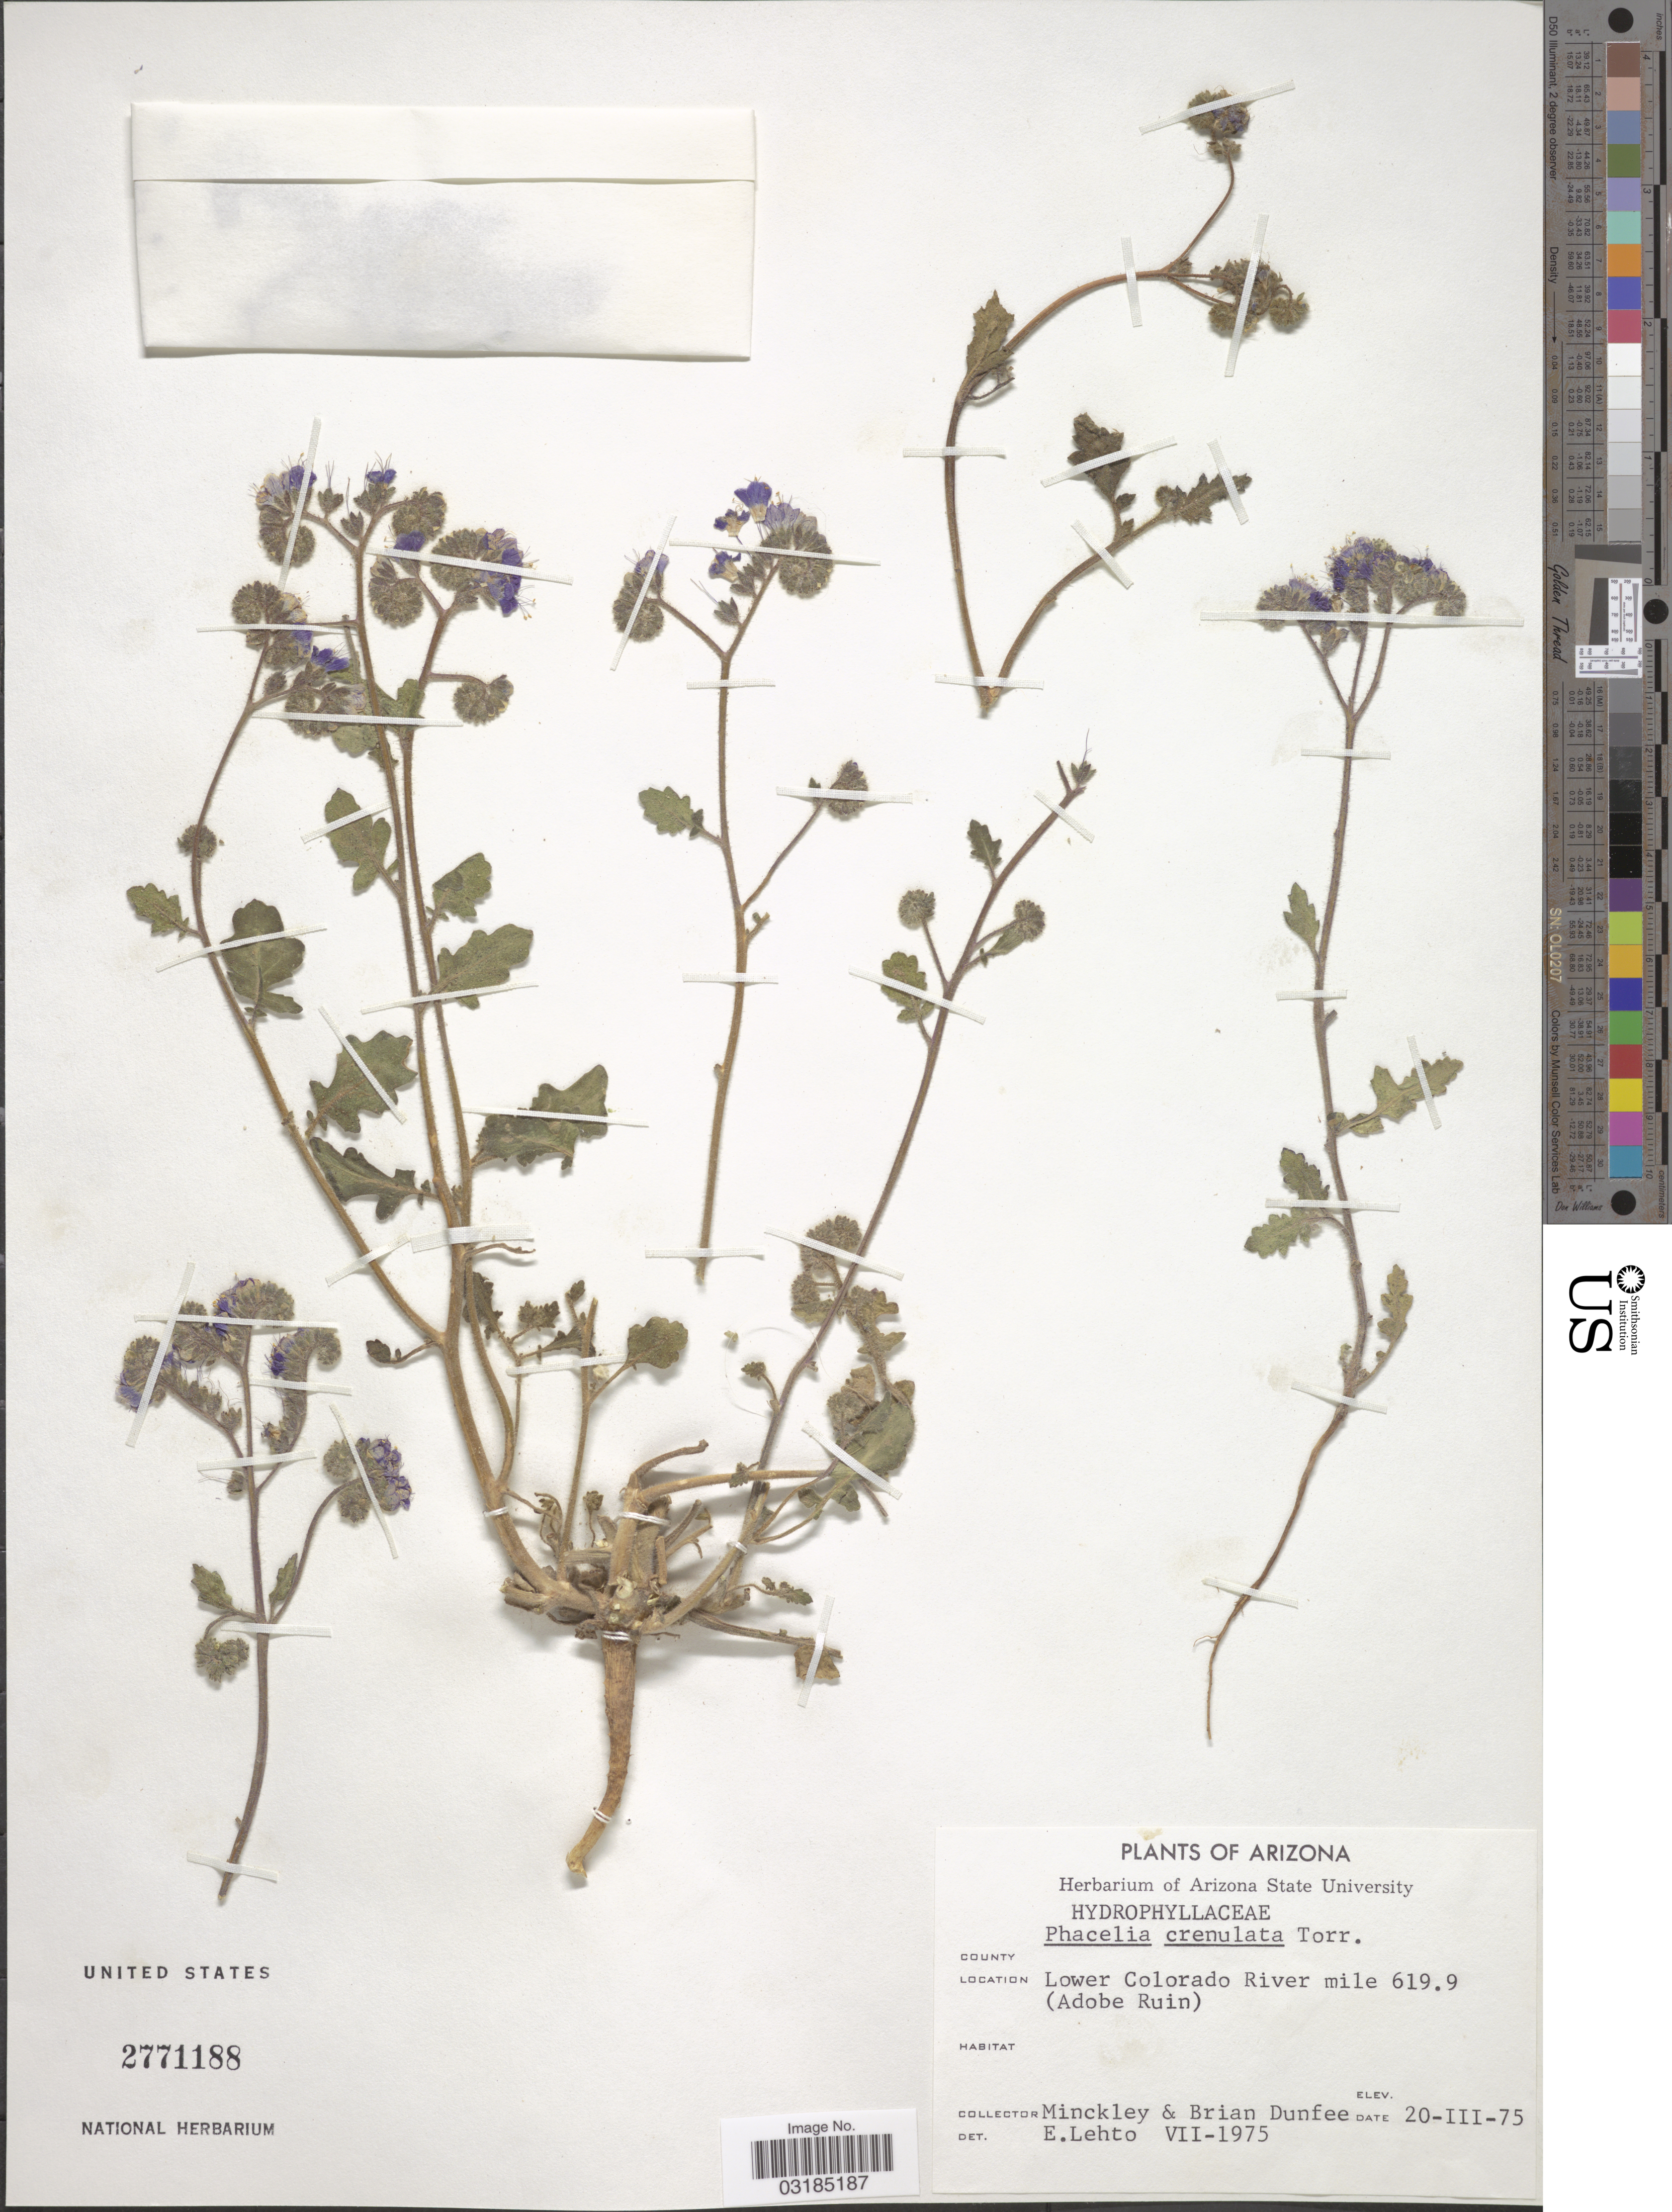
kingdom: Plantae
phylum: Tracheophyta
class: Magnoliopsida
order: Boraginales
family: Hydrophyllaceae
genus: Phacelia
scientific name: Phacelia crenulata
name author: Torr. ex S. Watson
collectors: Minckley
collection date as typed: Transcribed d/m/y: 20/3/75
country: United States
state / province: Arizona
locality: Lower Colorado River mile 619.9 (Adobe Ruin).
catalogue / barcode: US 2771188